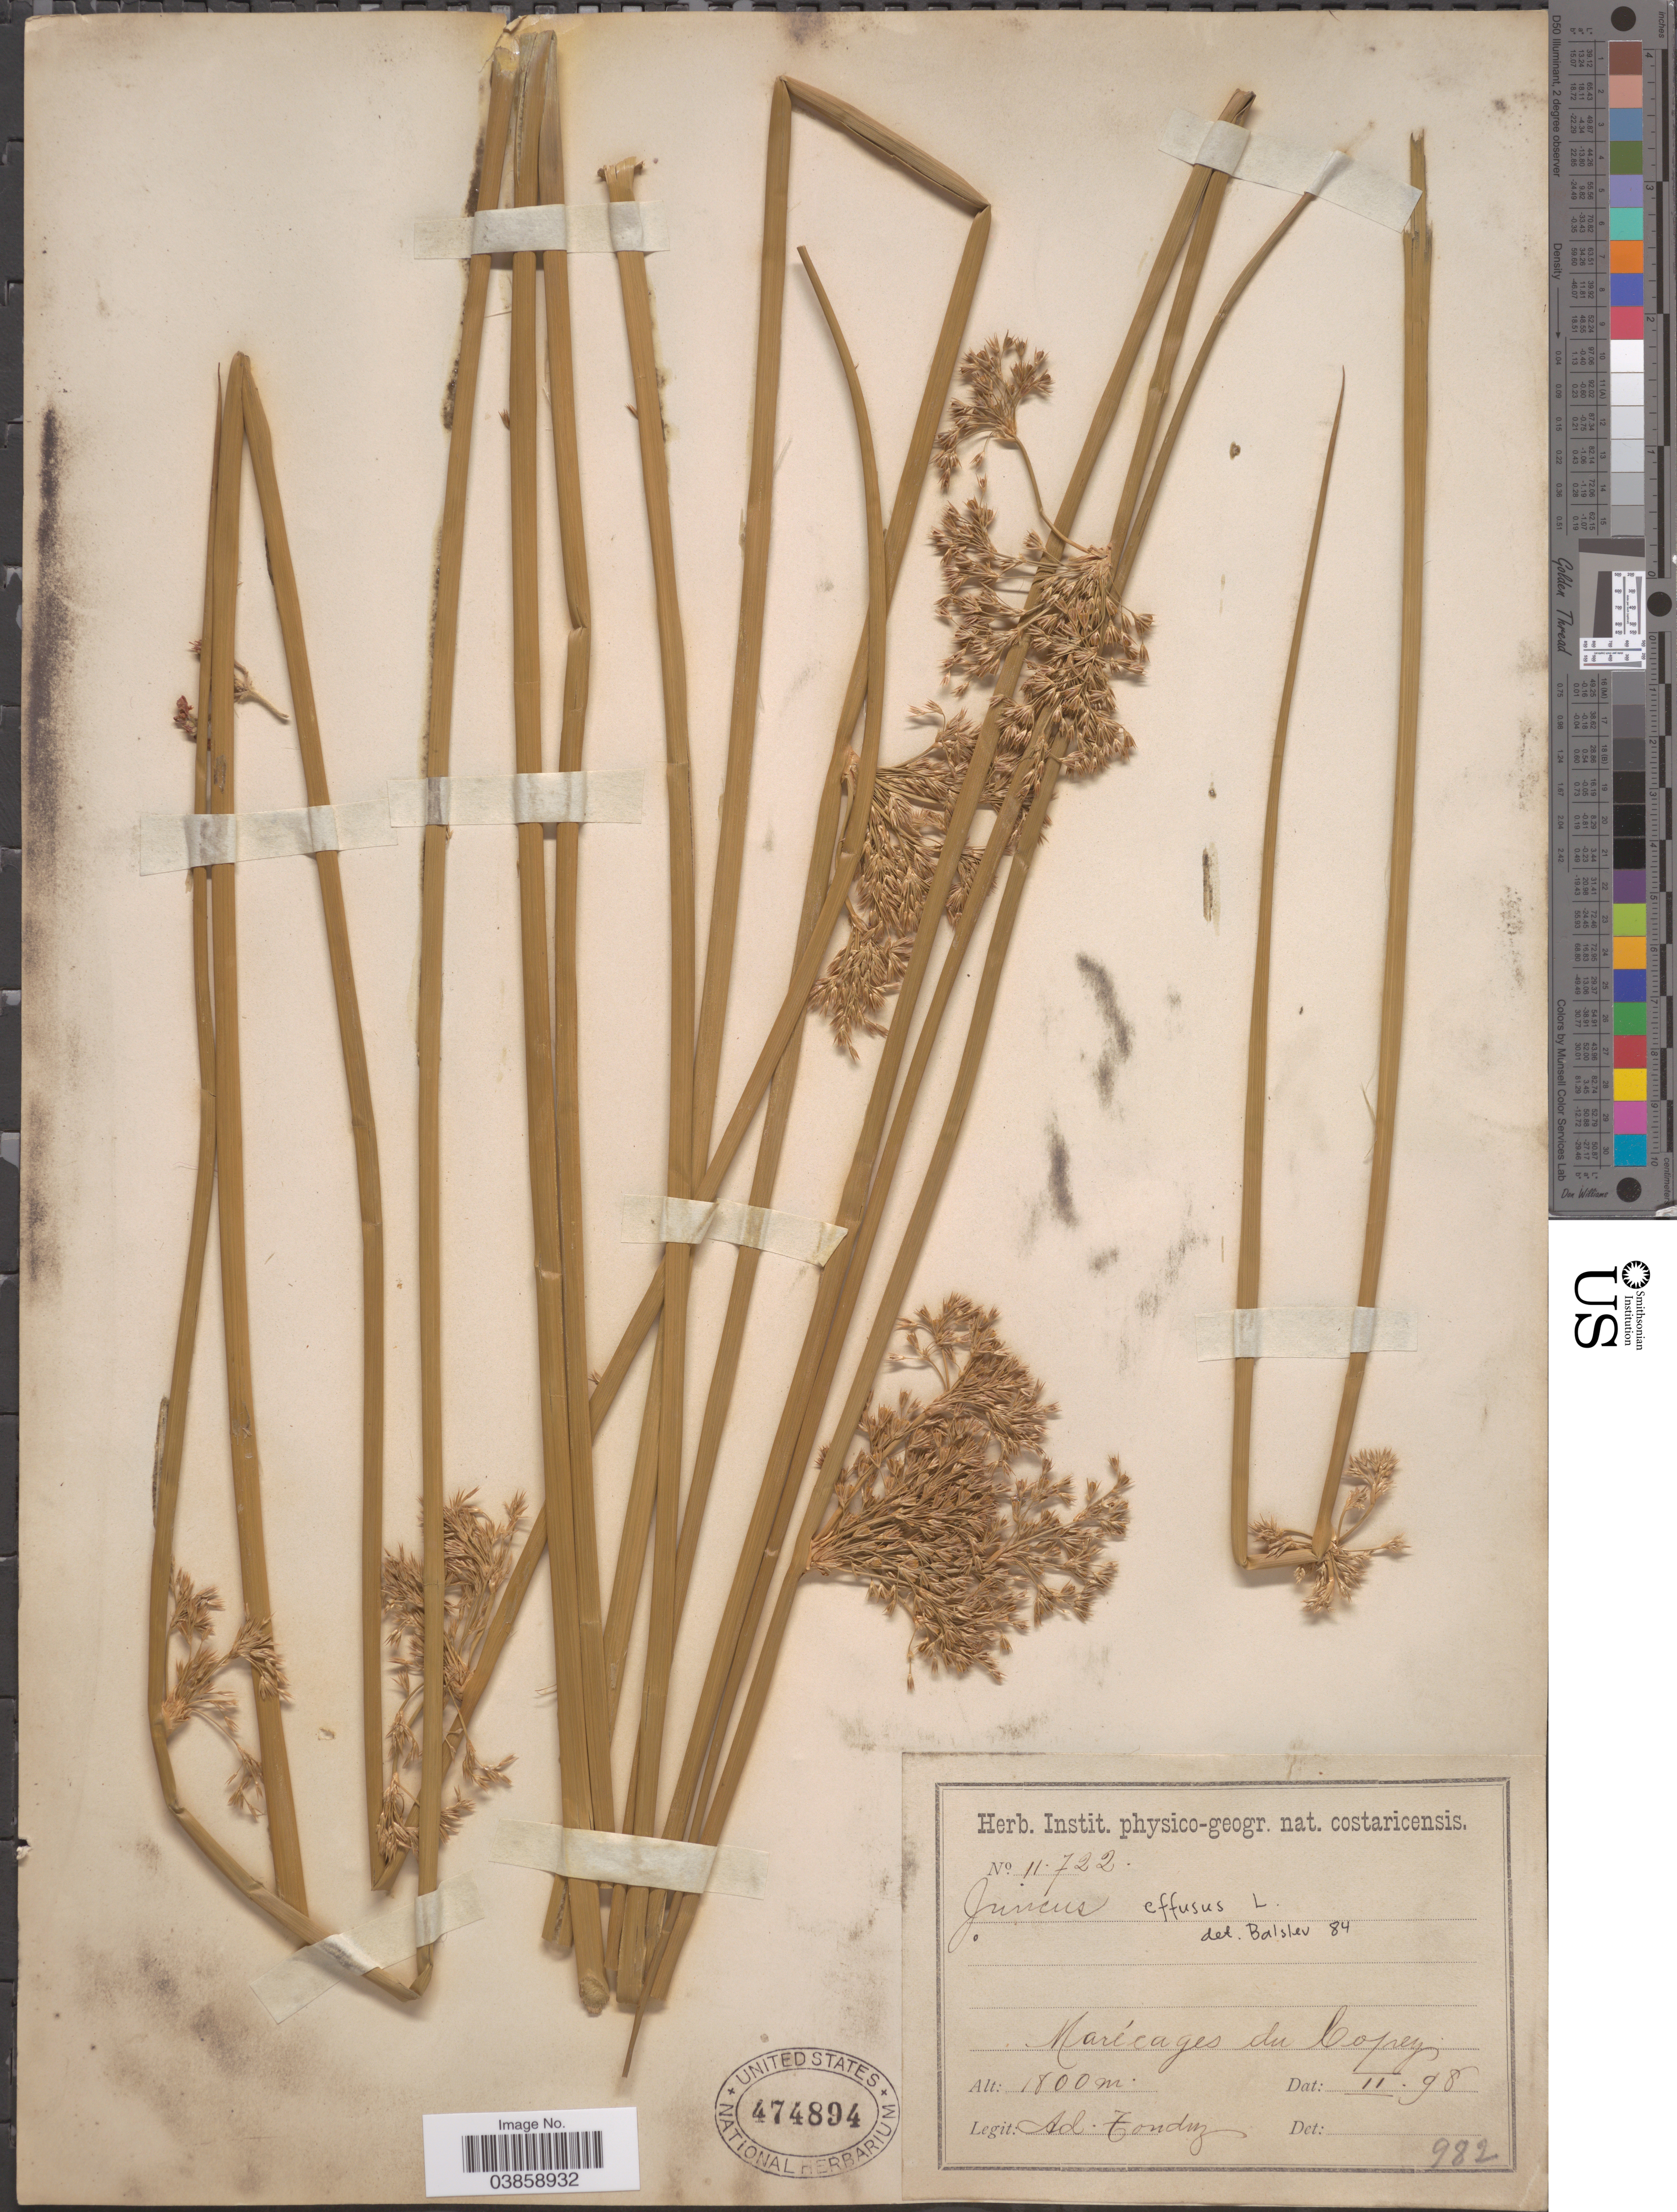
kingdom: Plantae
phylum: Tracheophyta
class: Liliopsida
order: Poales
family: Juncaceae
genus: Juncus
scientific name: Juncus effusus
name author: L.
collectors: A. Tonduz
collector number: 11722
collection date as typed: Transcribed d/m/y: /2/98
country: Costa Rica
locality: Marécages du Copey.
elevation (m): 1800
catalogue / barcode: US 474894